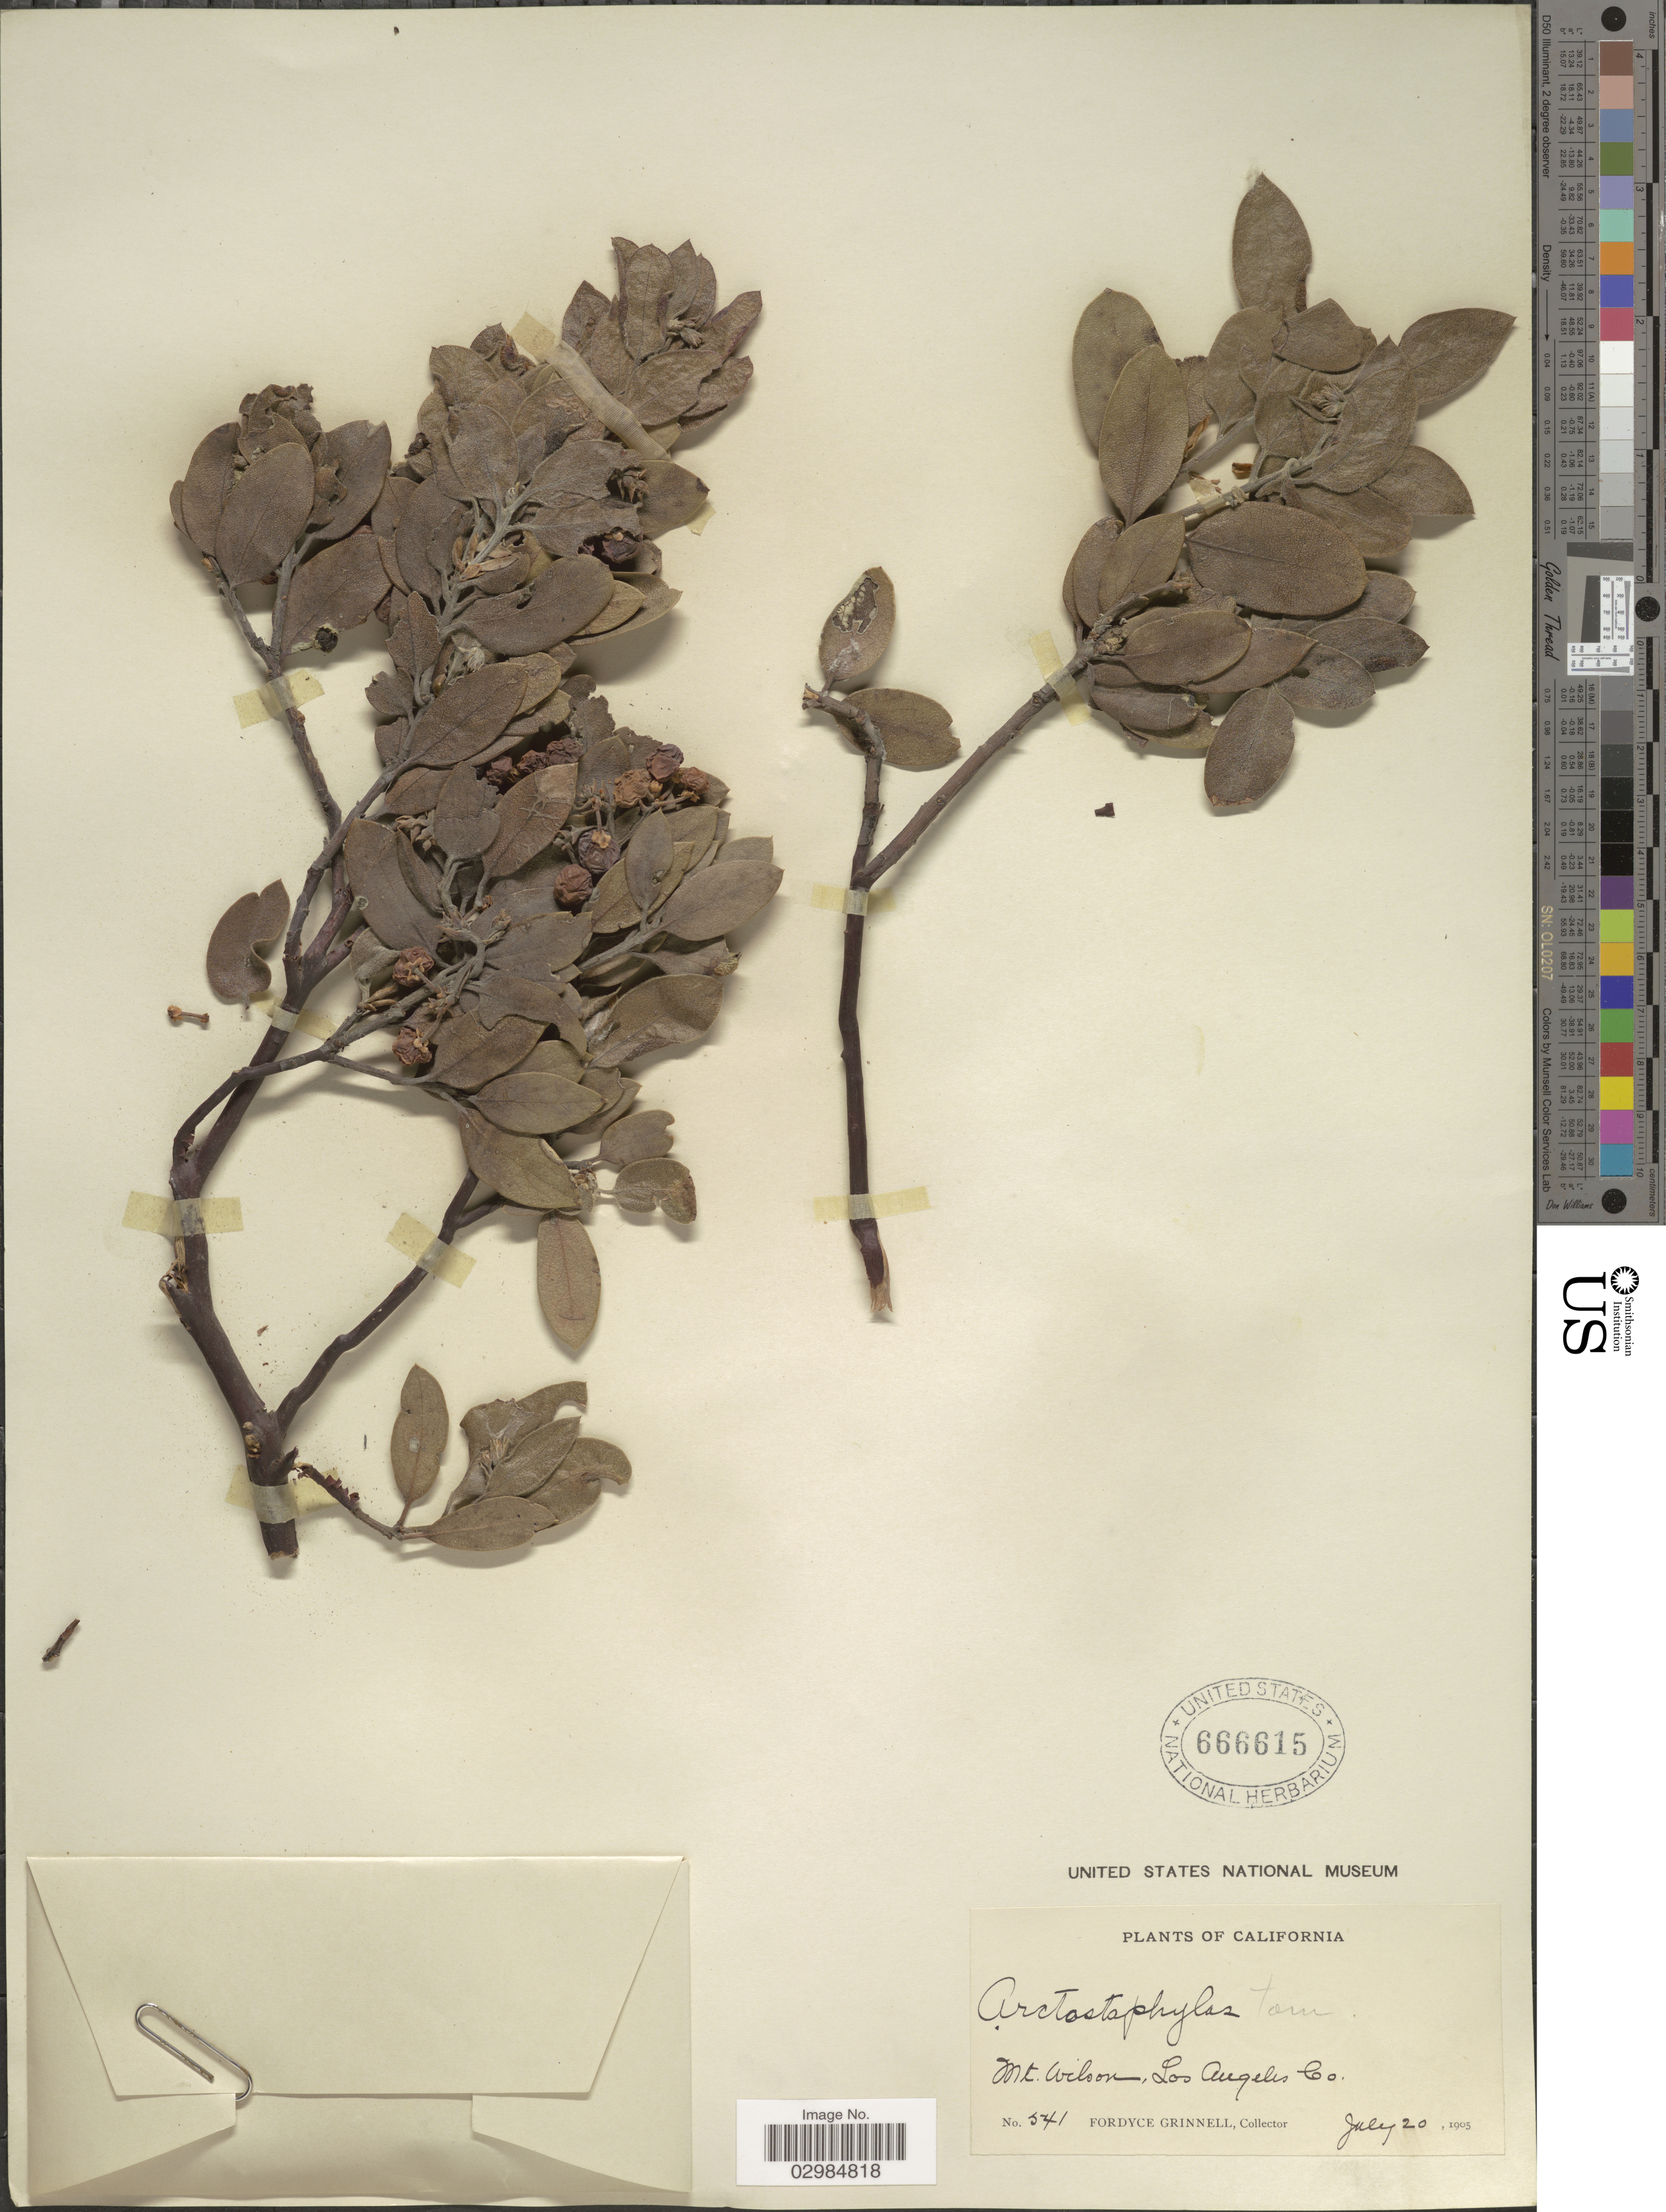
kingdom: Plantae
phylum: Tracheophyta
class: Magnoliopsida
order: Ericales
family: Ericaceae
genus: Arctostaphylos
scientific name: Arctostaphylos tomentosa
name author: (Pursh) Lindl.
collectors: F. Grinnell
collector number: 541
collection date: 1905-07-20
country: United States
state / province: California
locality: Mt. Wilson, Los Angelos Co.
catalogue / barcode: US 666615